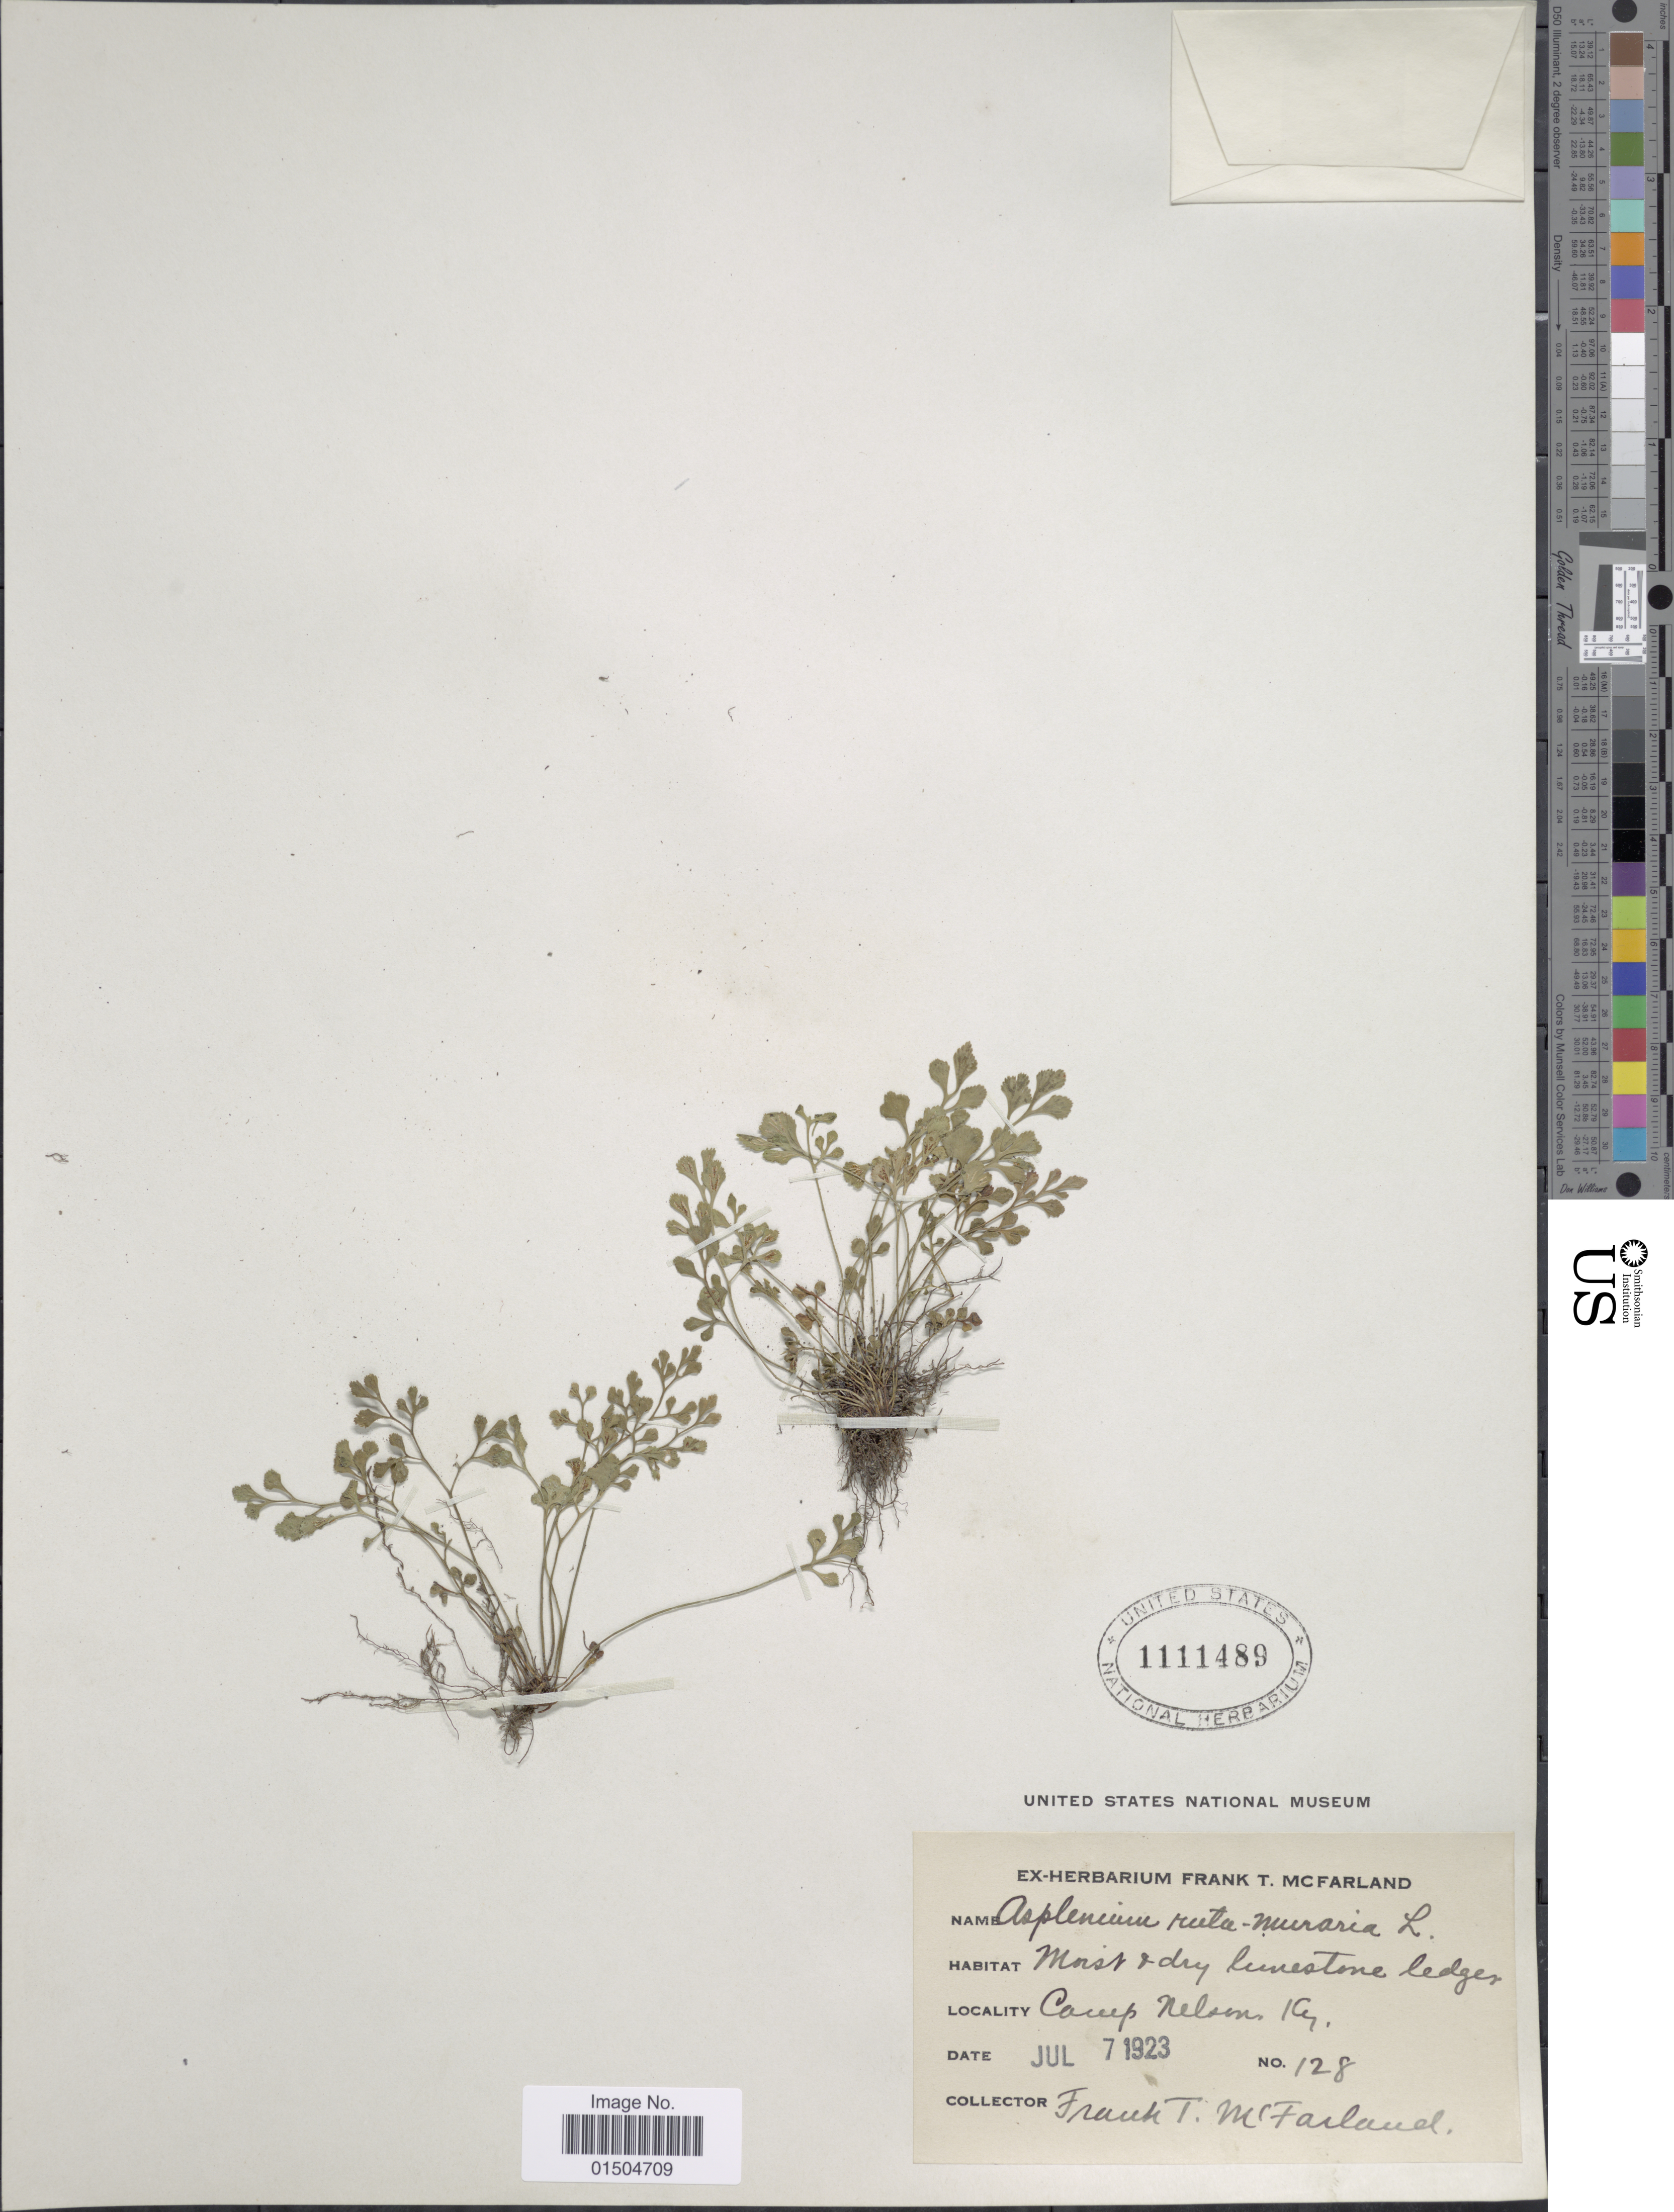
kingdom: Plantae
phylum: Tracheophyta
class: Polypodiopsida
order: Polypodiales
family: Aspleniaceae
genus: Asplenium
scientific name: Asplenium ruta-muraria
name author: L.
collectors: F. McFarland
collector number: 128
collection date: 1923-07-07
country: United States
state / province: Kentucky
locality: Camp Nelson.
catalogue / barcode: US 1111489